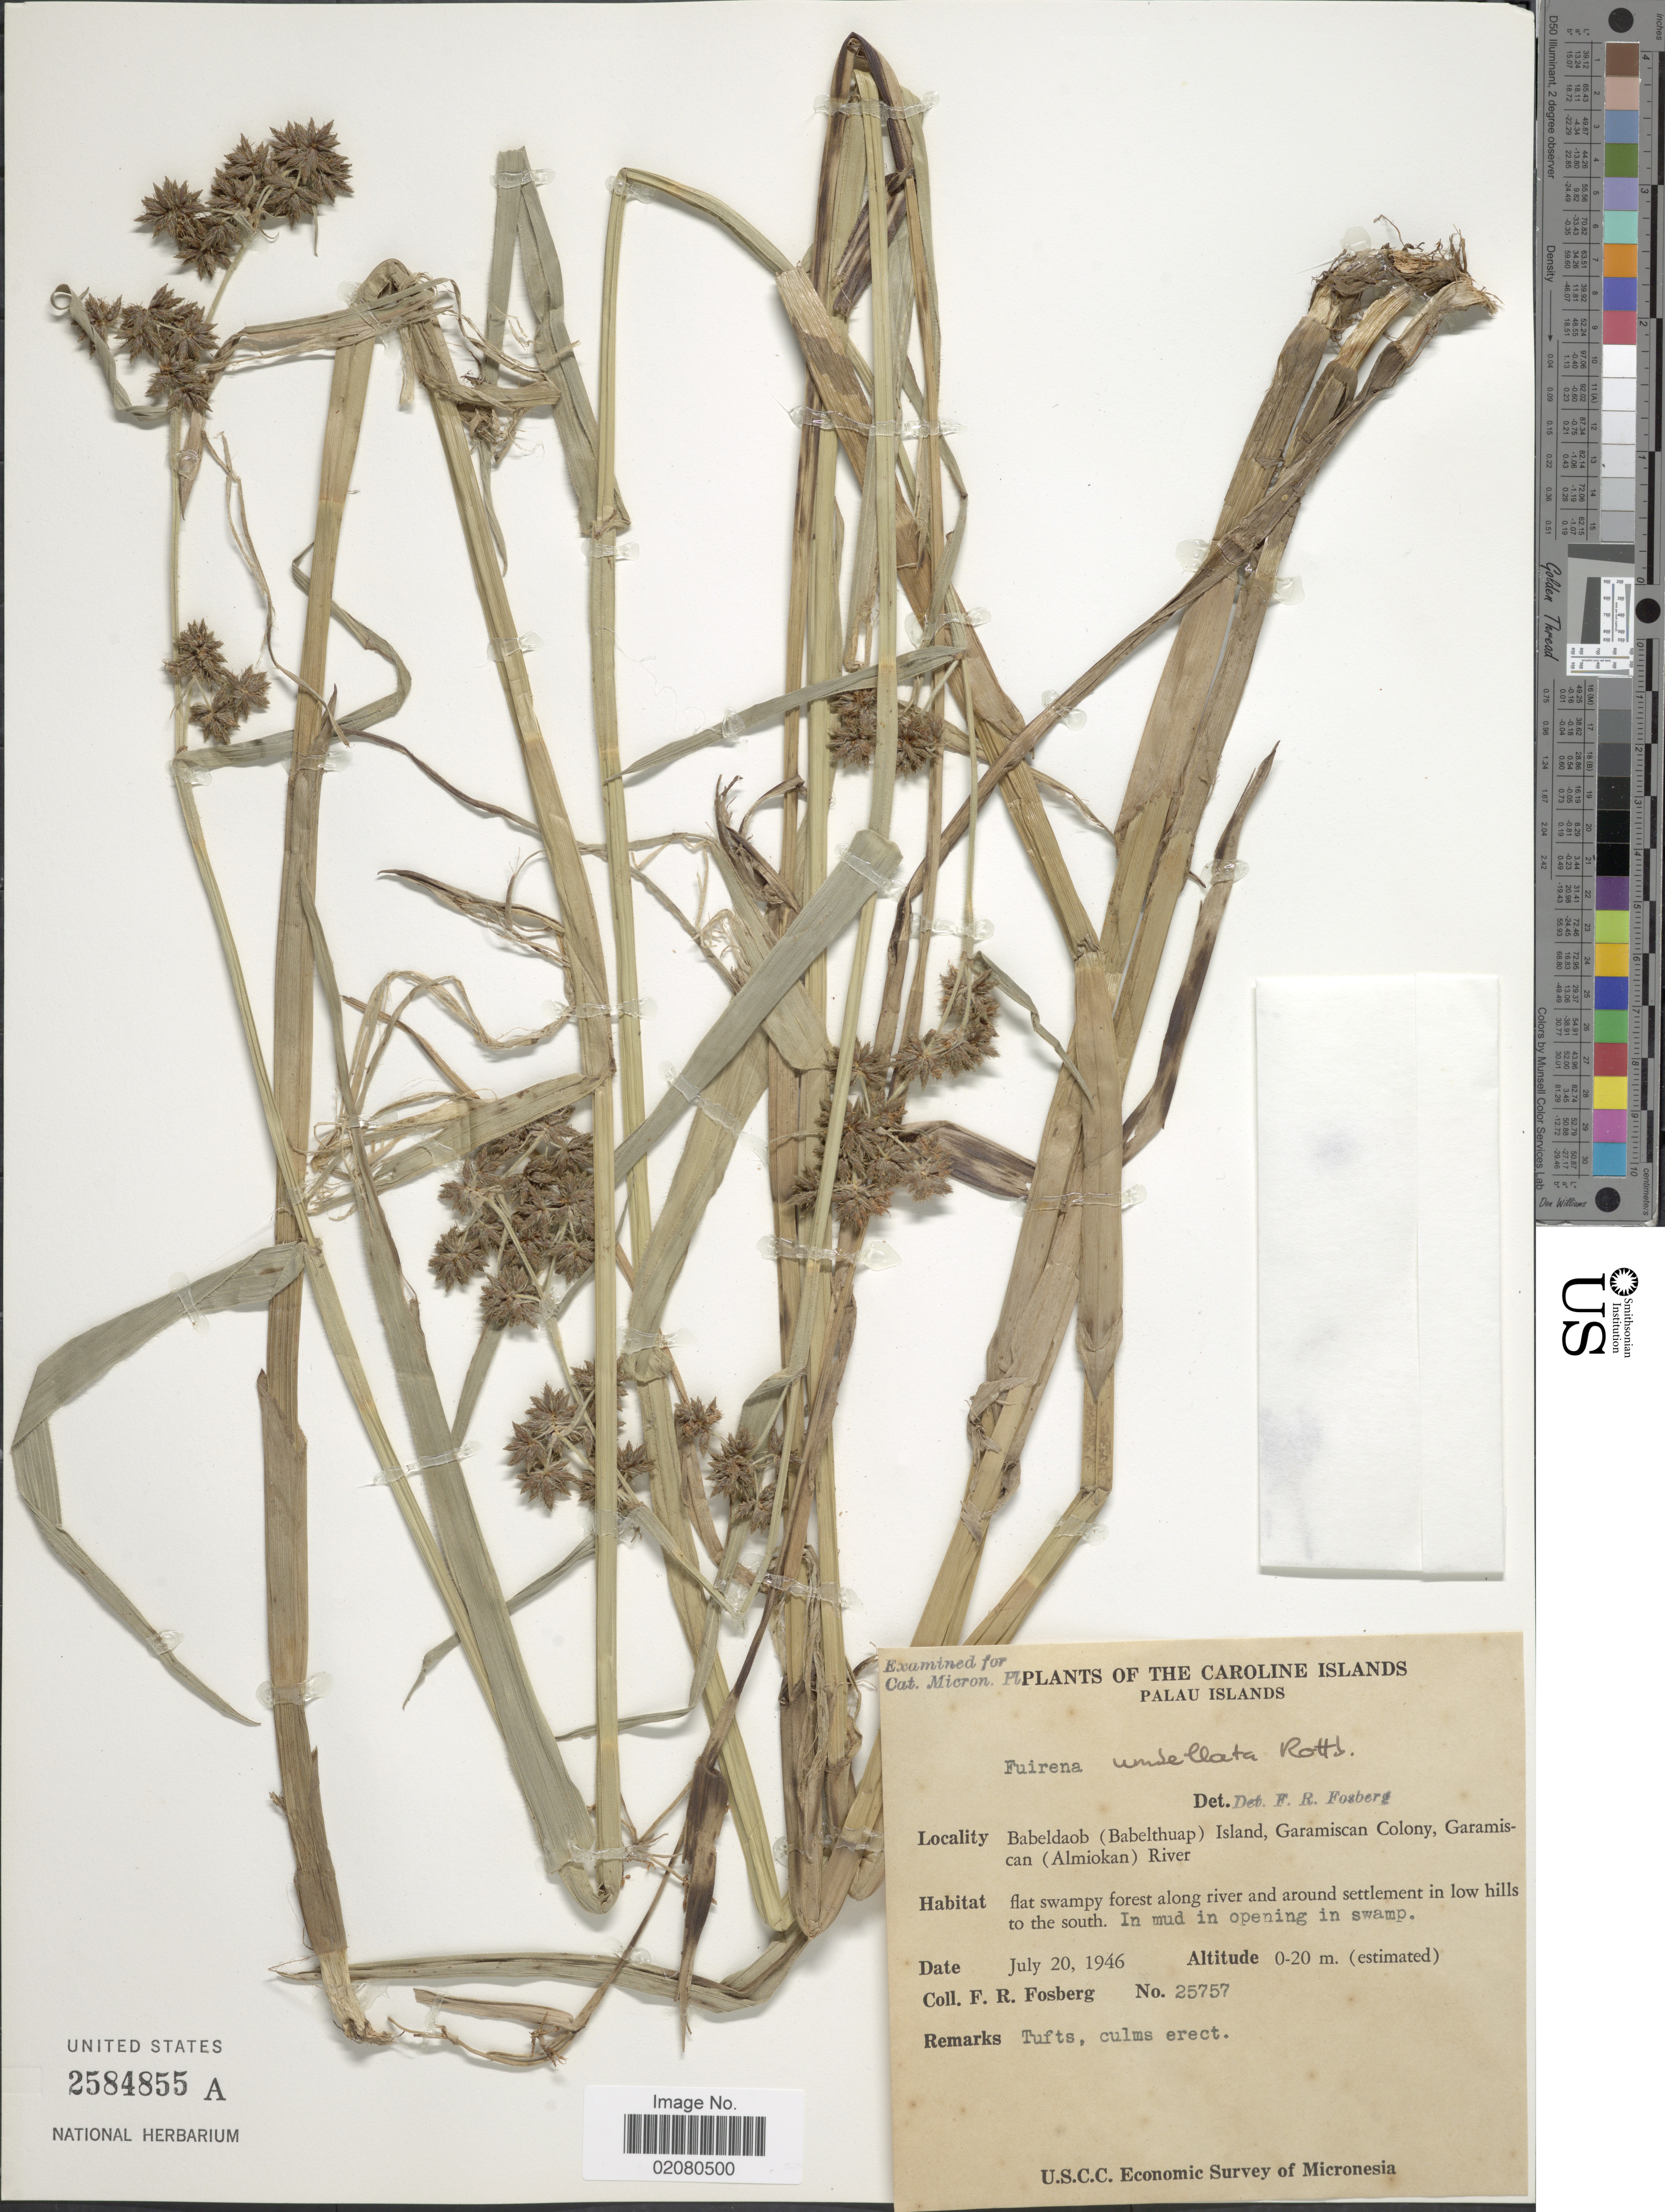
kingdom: Plantae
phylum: Tracheophyta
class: Liliopsida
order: Poales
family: Cyperaceae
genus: Fuirena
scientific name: Fuirena umbellata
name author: Rottb.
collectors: F. R. Fosberg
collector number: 25757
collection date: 1946-07-20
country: Palau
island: Babeldaob [Babelthuap]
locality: Caroline Islands, Palau Islands, Babeldaob (Babelthuap) Island, Garamiscan Colony, Garamiscan (Almiokan) River, flat swampy forest along river and around settlement in low hills to the south.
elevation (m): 0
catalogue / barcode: US 2584855A